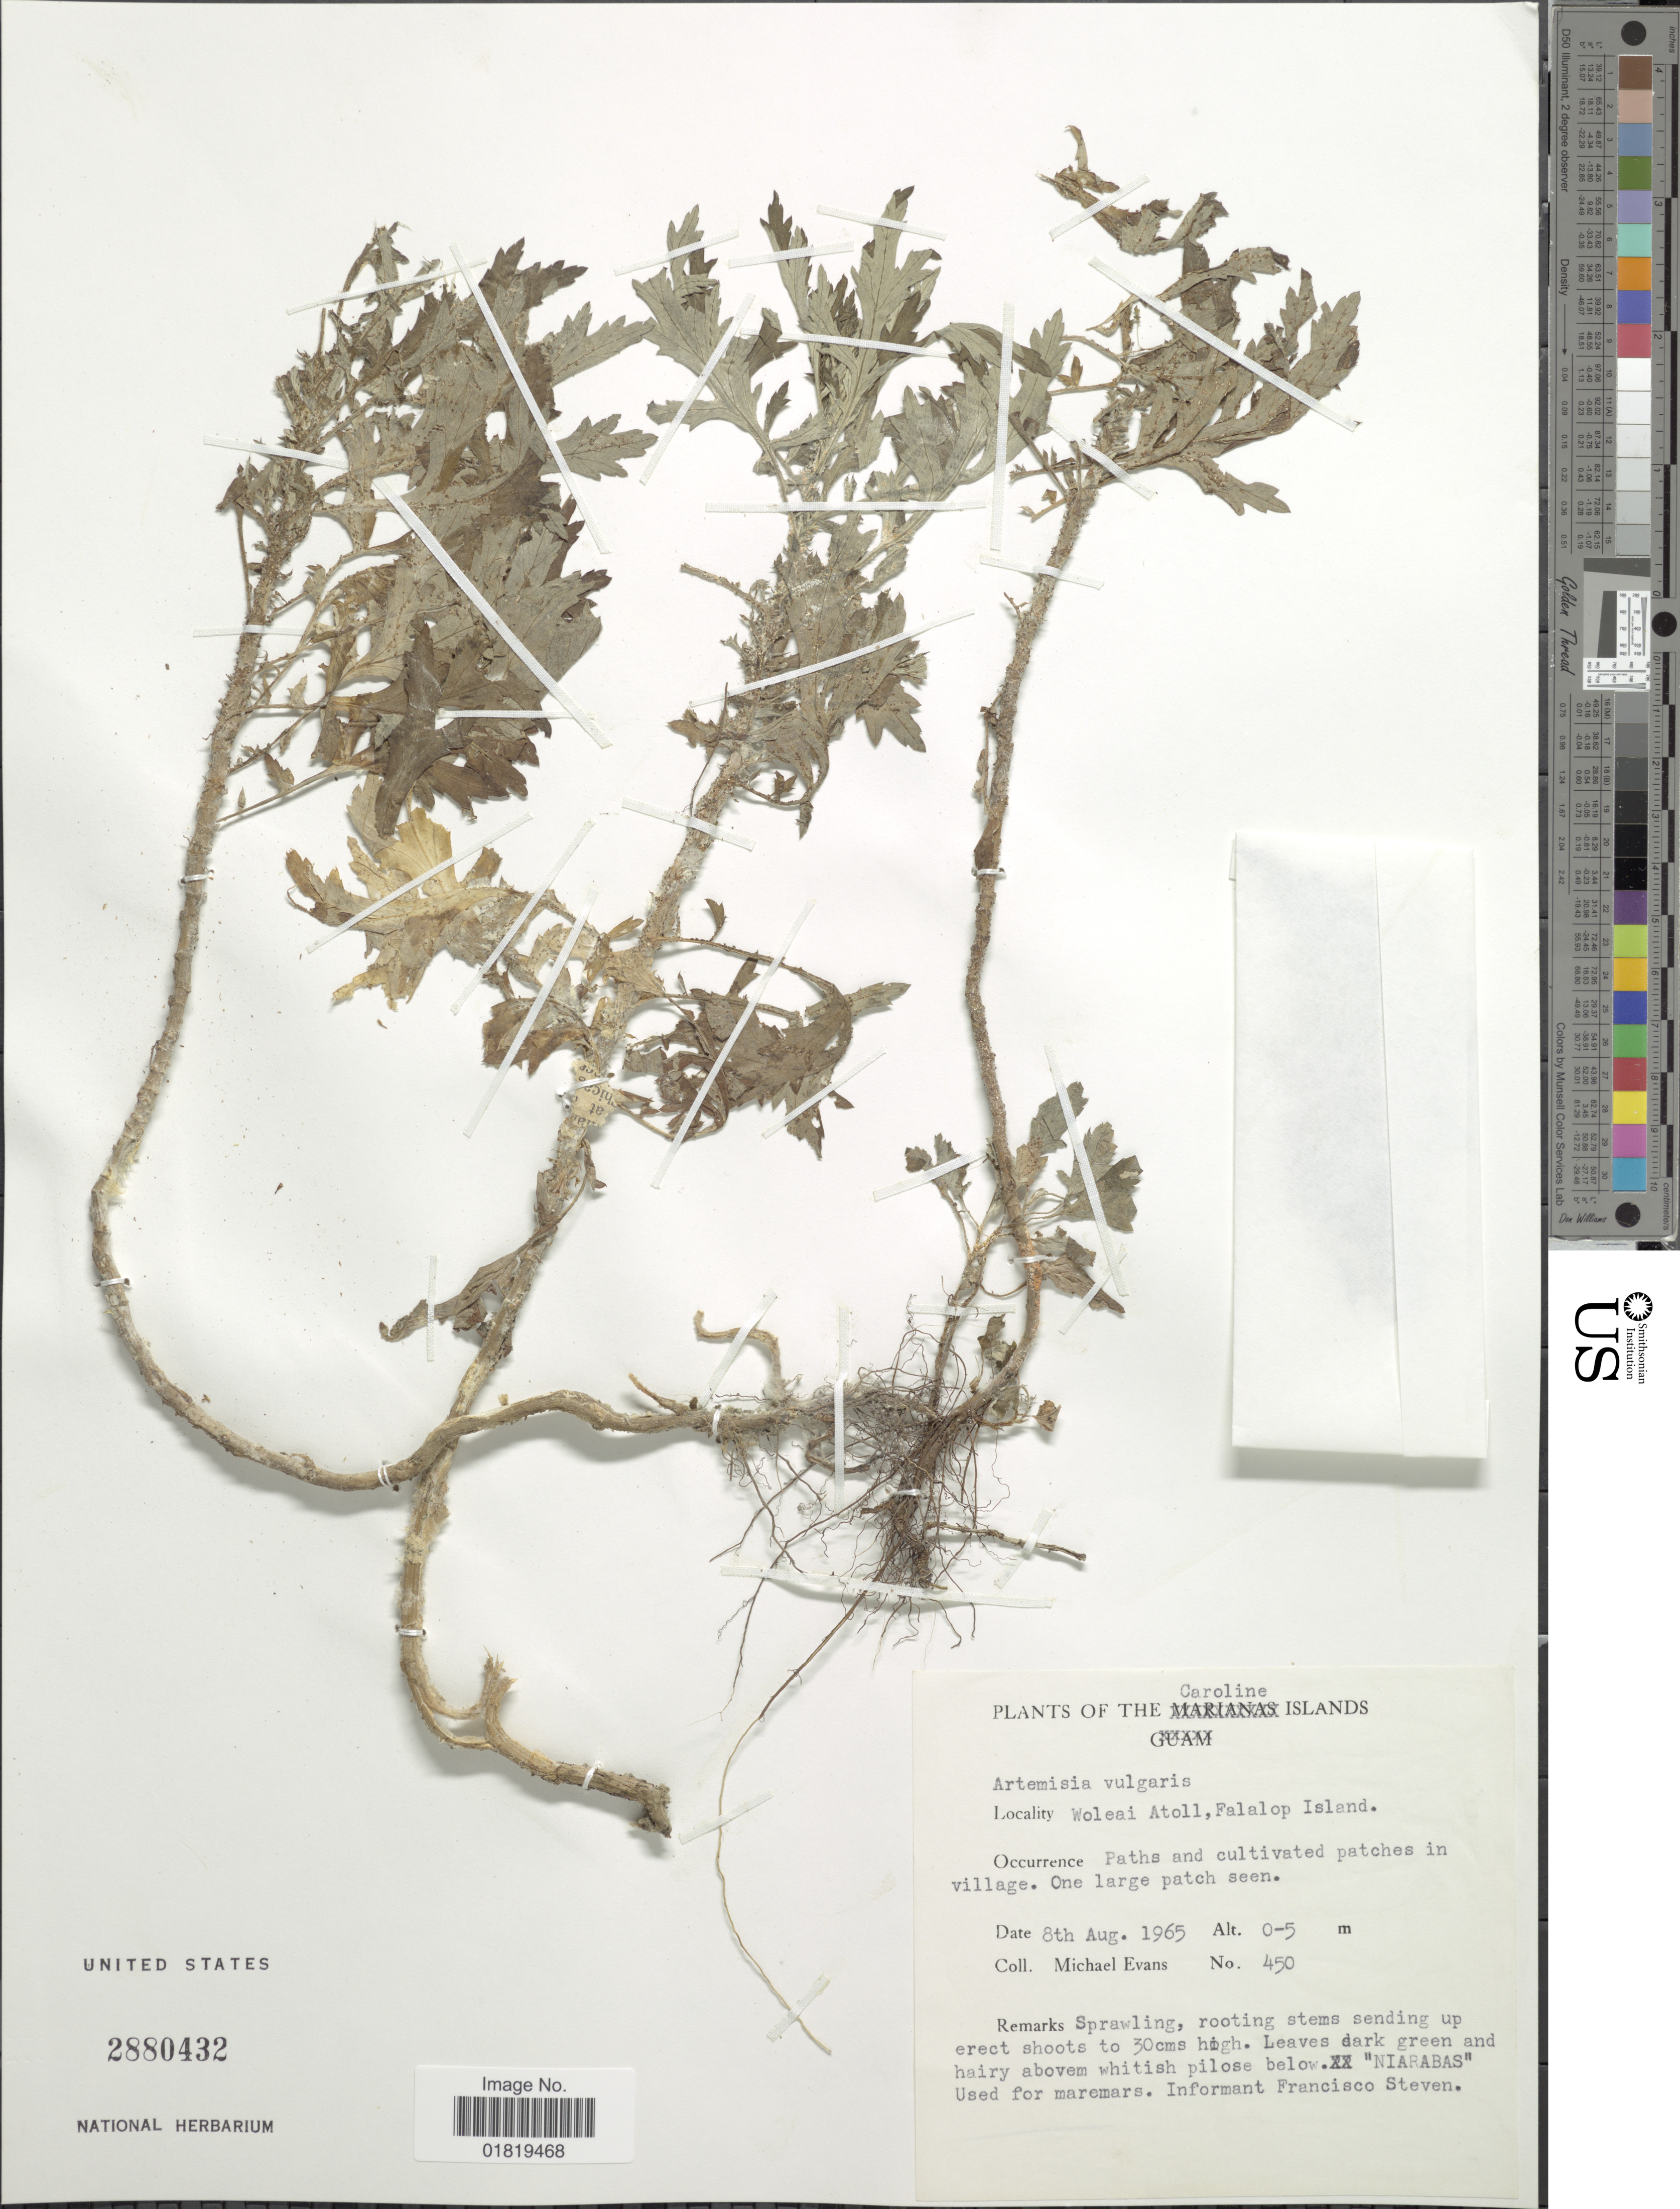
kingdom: Plantae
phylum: Tracheophyta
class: Magnoliopsida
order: Asterales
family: Asteraceae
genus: Artemisia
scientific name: Artemisia vulgaris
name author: L.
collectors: M. Evans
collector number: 450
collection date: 1965-08-08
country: Micronesia, Federated States of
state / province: Yap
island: Woleai Atoll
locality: Caroline Islands, Woleai Atoll, Falalop Island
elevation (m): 0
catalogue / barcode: US 2880432